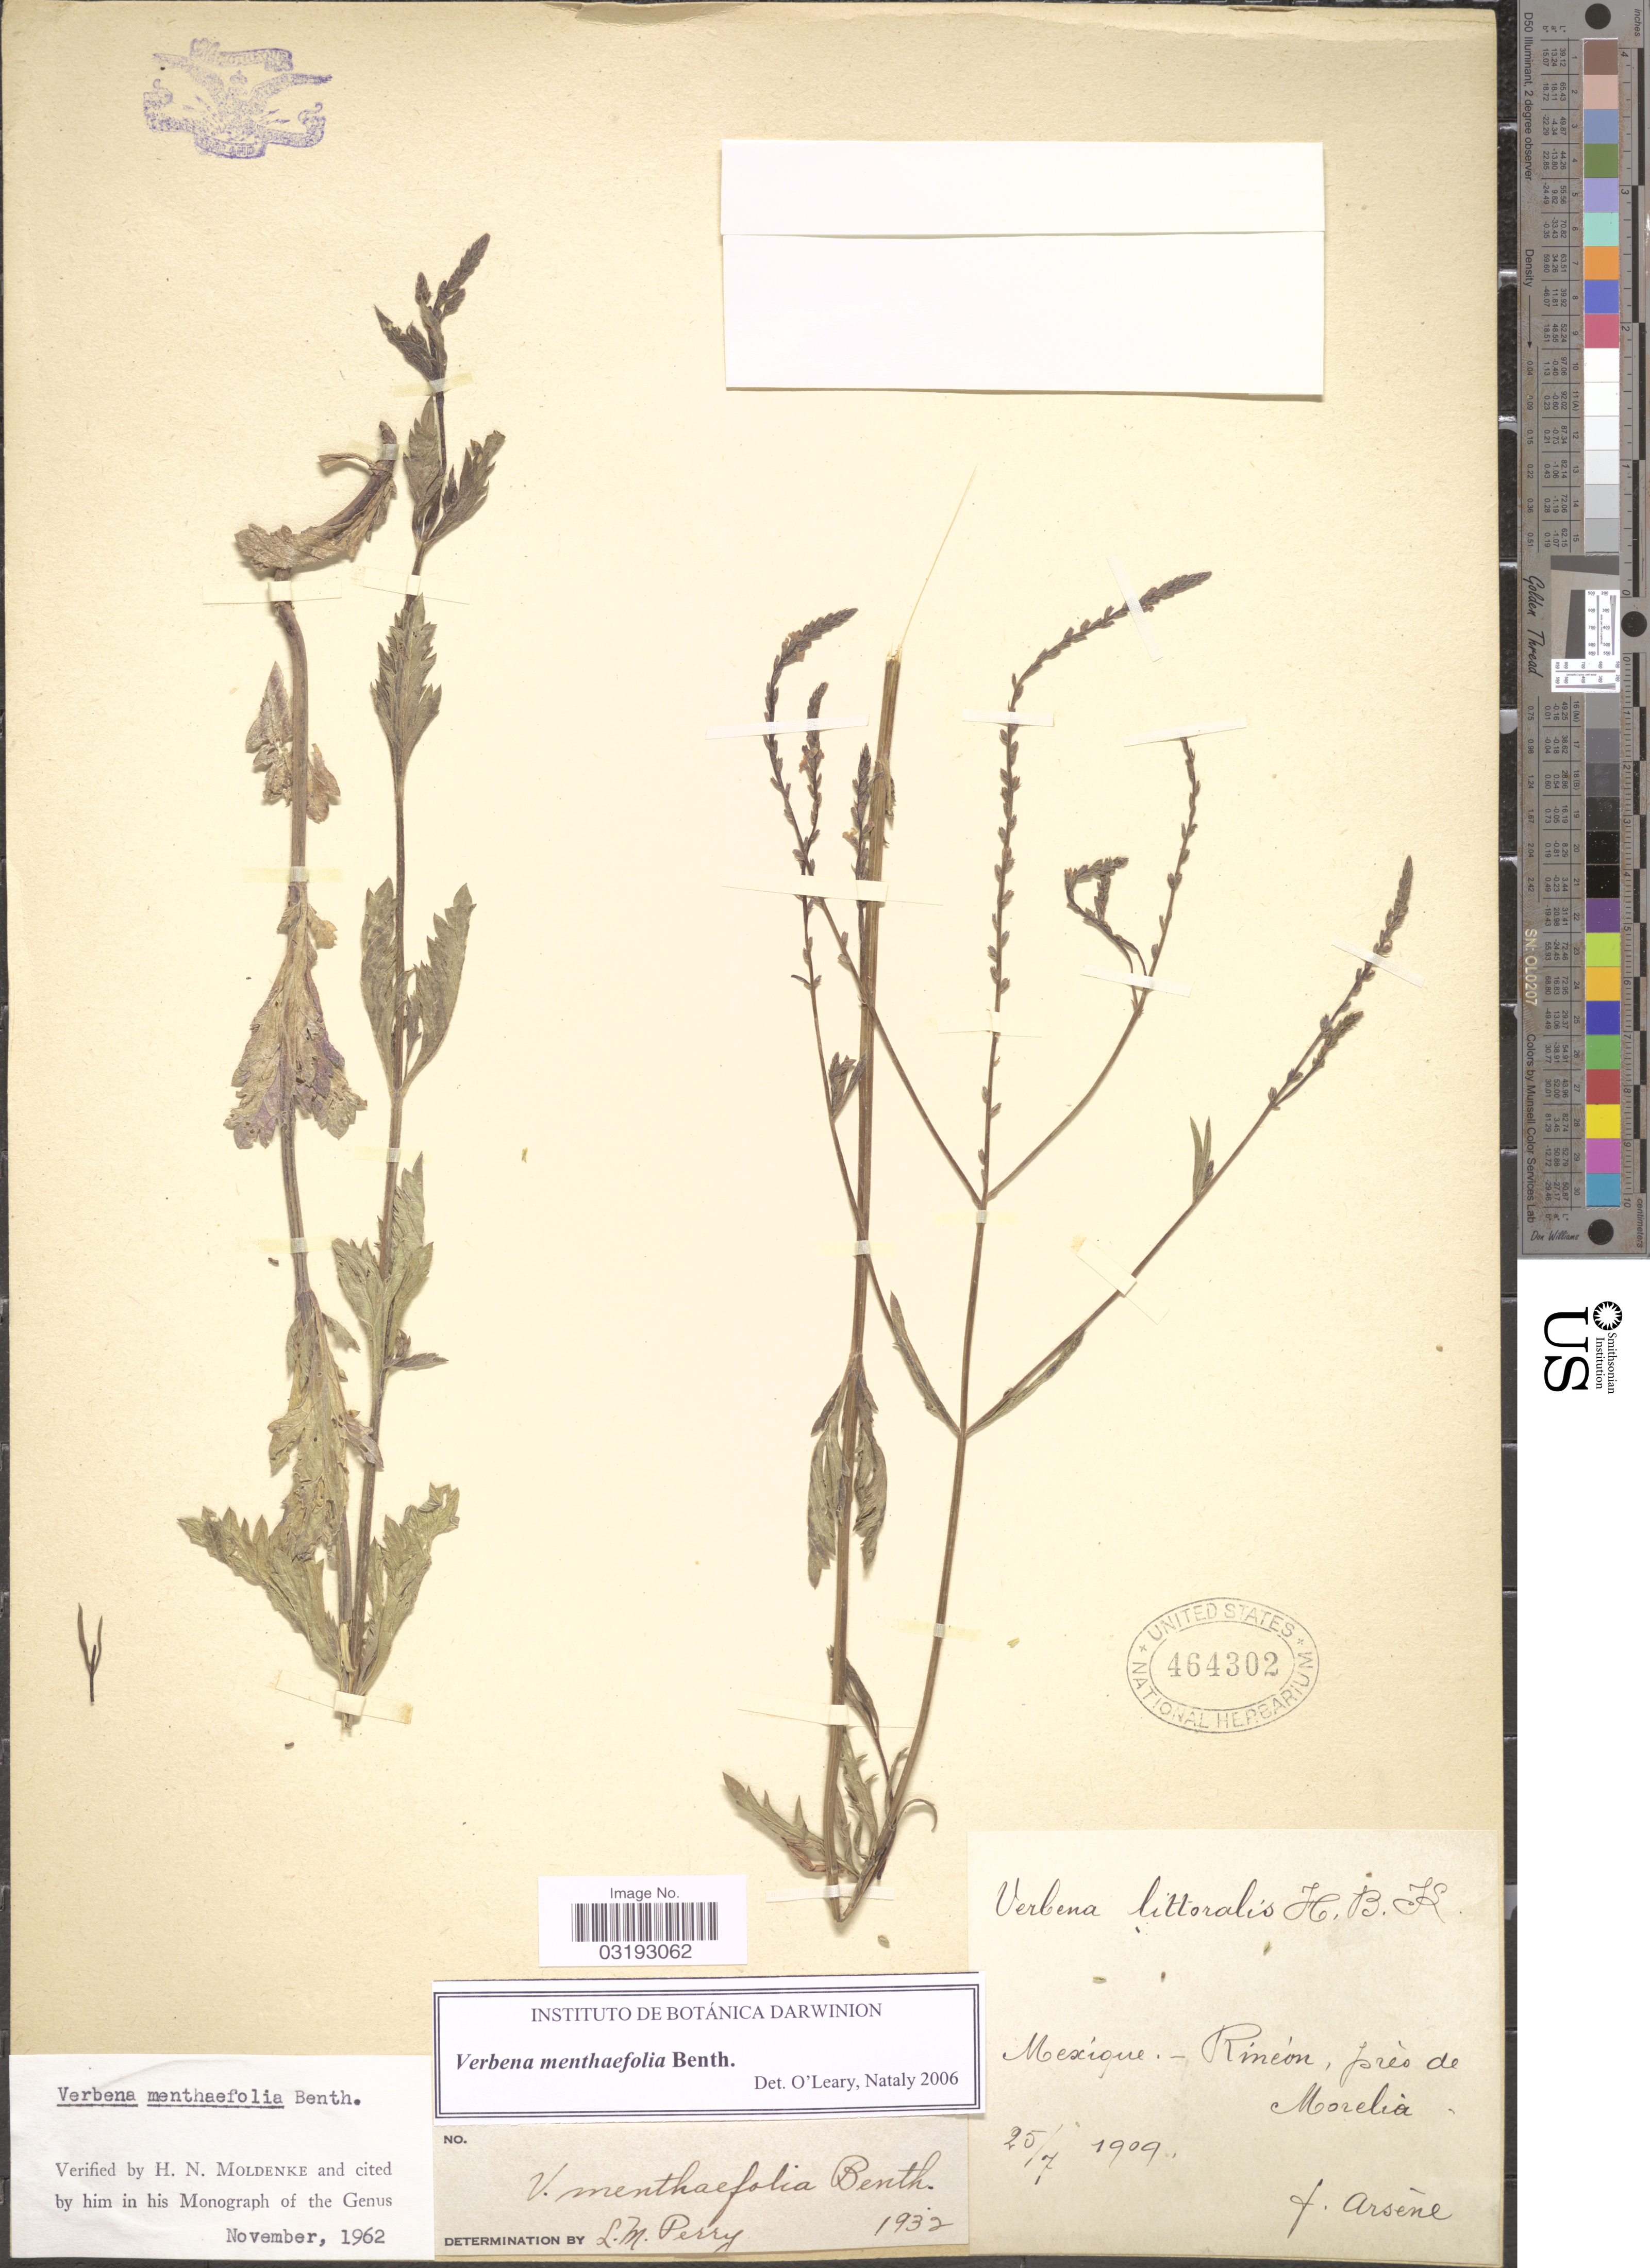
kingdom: Plantae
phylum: Tracheophyta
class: Magnoliopsida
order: Lamiales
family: Verbenaceae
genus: Verbena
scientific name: Verbena menthaefolia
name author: Benth.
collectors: F. Arsène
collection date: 1909-07-25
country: Mexico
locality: Rincon, près de Morelia.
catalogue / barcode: US 464302